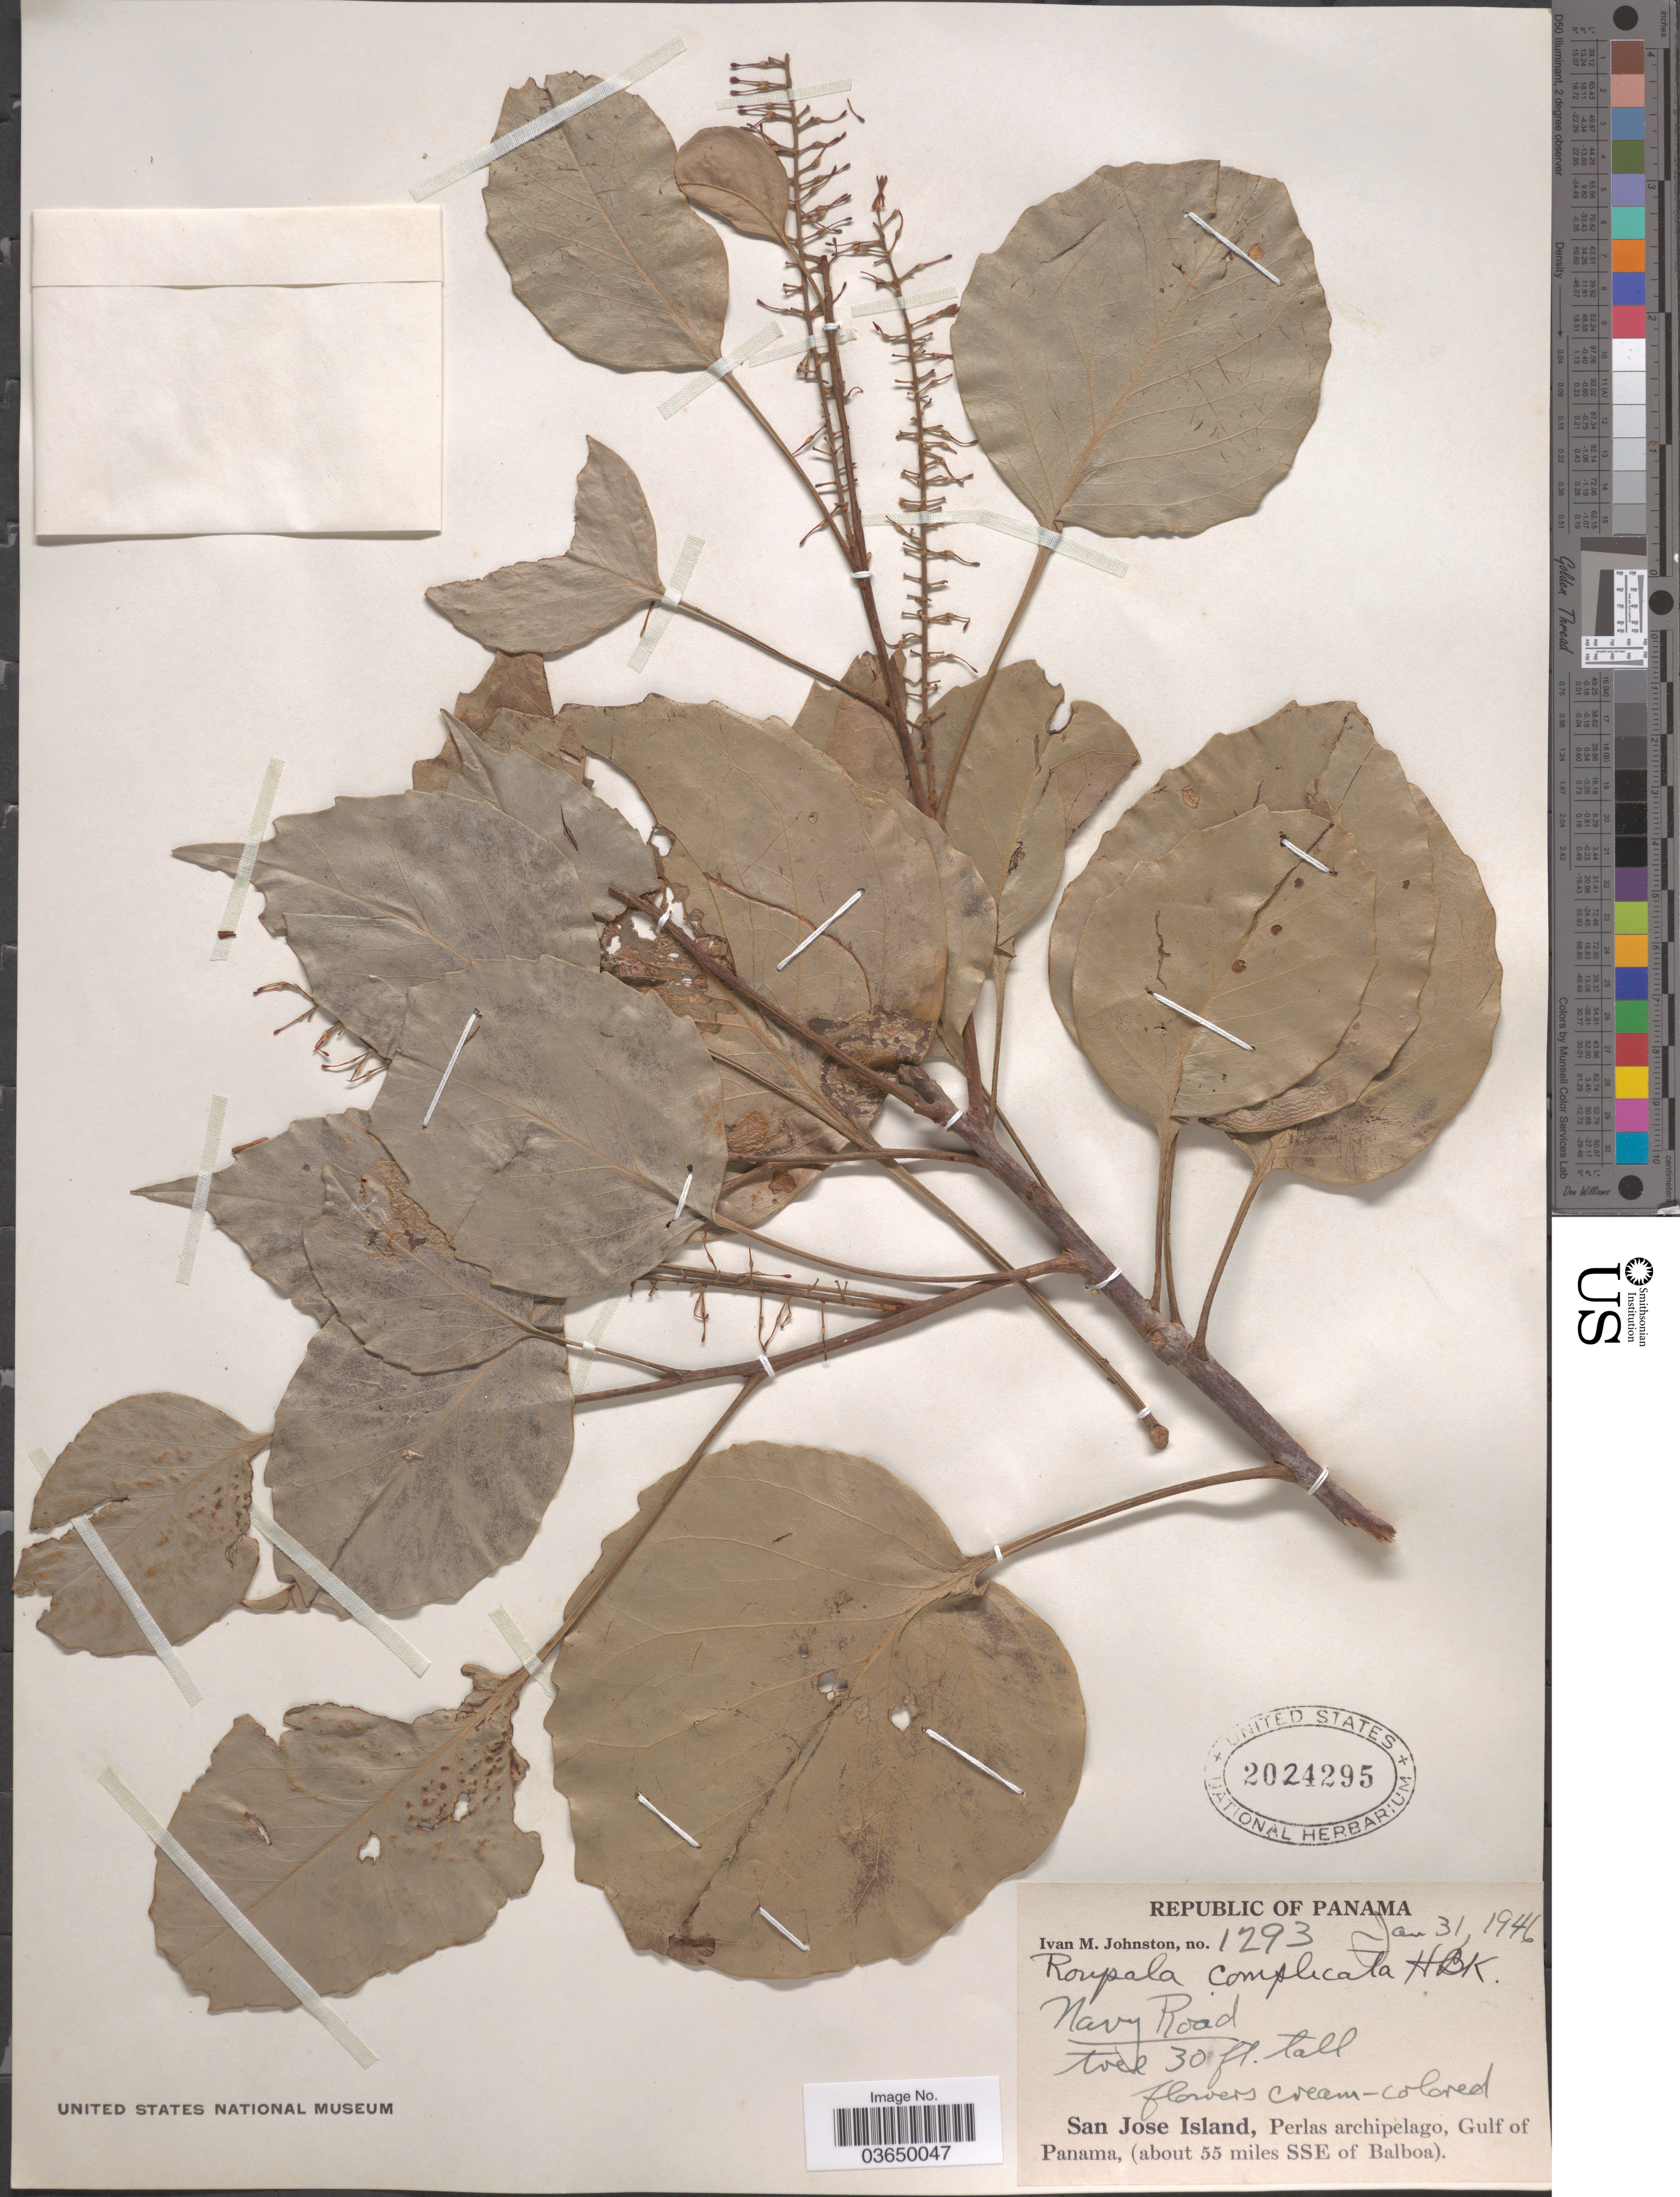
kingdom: Plantae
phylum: Tracheophyta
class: Magnoliopsida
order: Proteales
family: Proteaceae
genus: Roupala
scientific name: Roupala montana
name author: Aubl.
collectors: I.M. Johnston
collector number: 1293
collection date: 1946-01-31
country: Panama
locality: Navy Road. San Jose Island, Perlas archipelago, Gulf of Panama, (about 55 miles SSE of Balboa).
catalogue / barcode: US 2024295